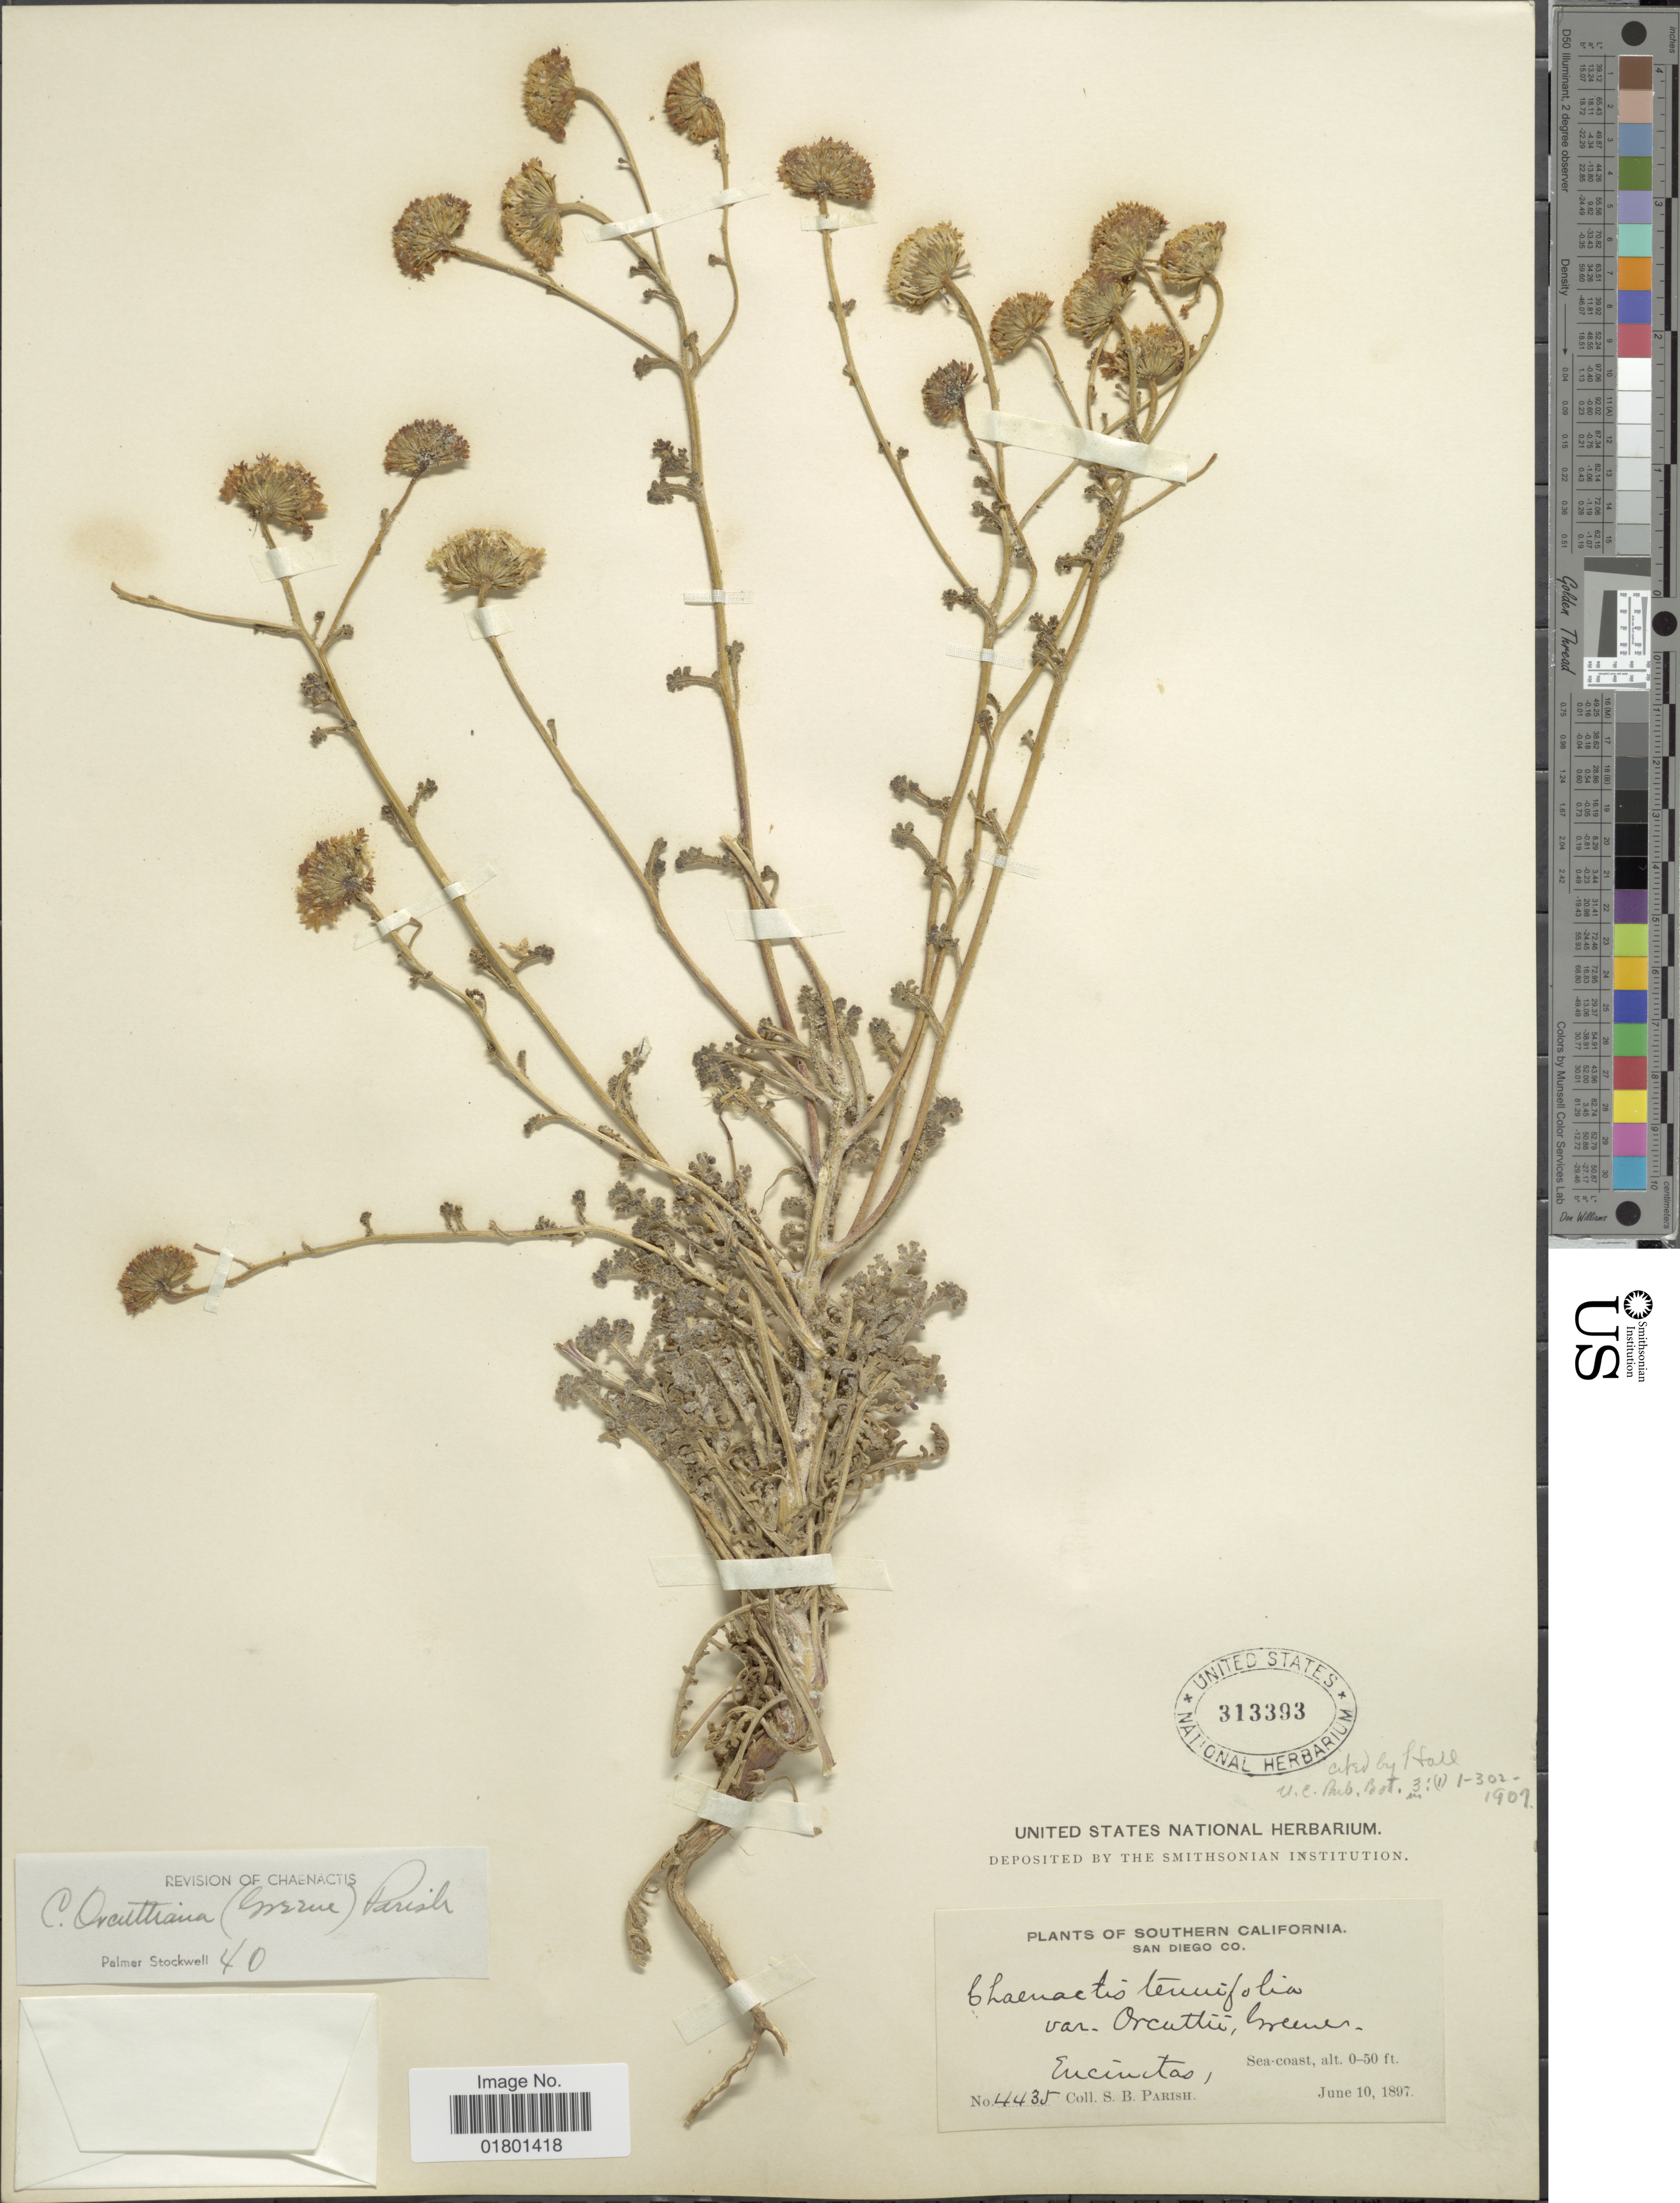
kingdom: Plantae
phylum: Tracheophyta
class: Magnoliopsida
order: Asterales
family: Asteraceae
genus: Chaenactis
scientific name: Chaenactis orcuttiana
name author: (Greene) Parish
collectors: S. B. Parish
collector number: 4435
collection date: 1897-06-10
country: United States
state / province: California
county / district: San Diego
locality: Southern California, San Diego Co., Eucinctas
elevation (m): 0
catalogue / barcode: US 313393